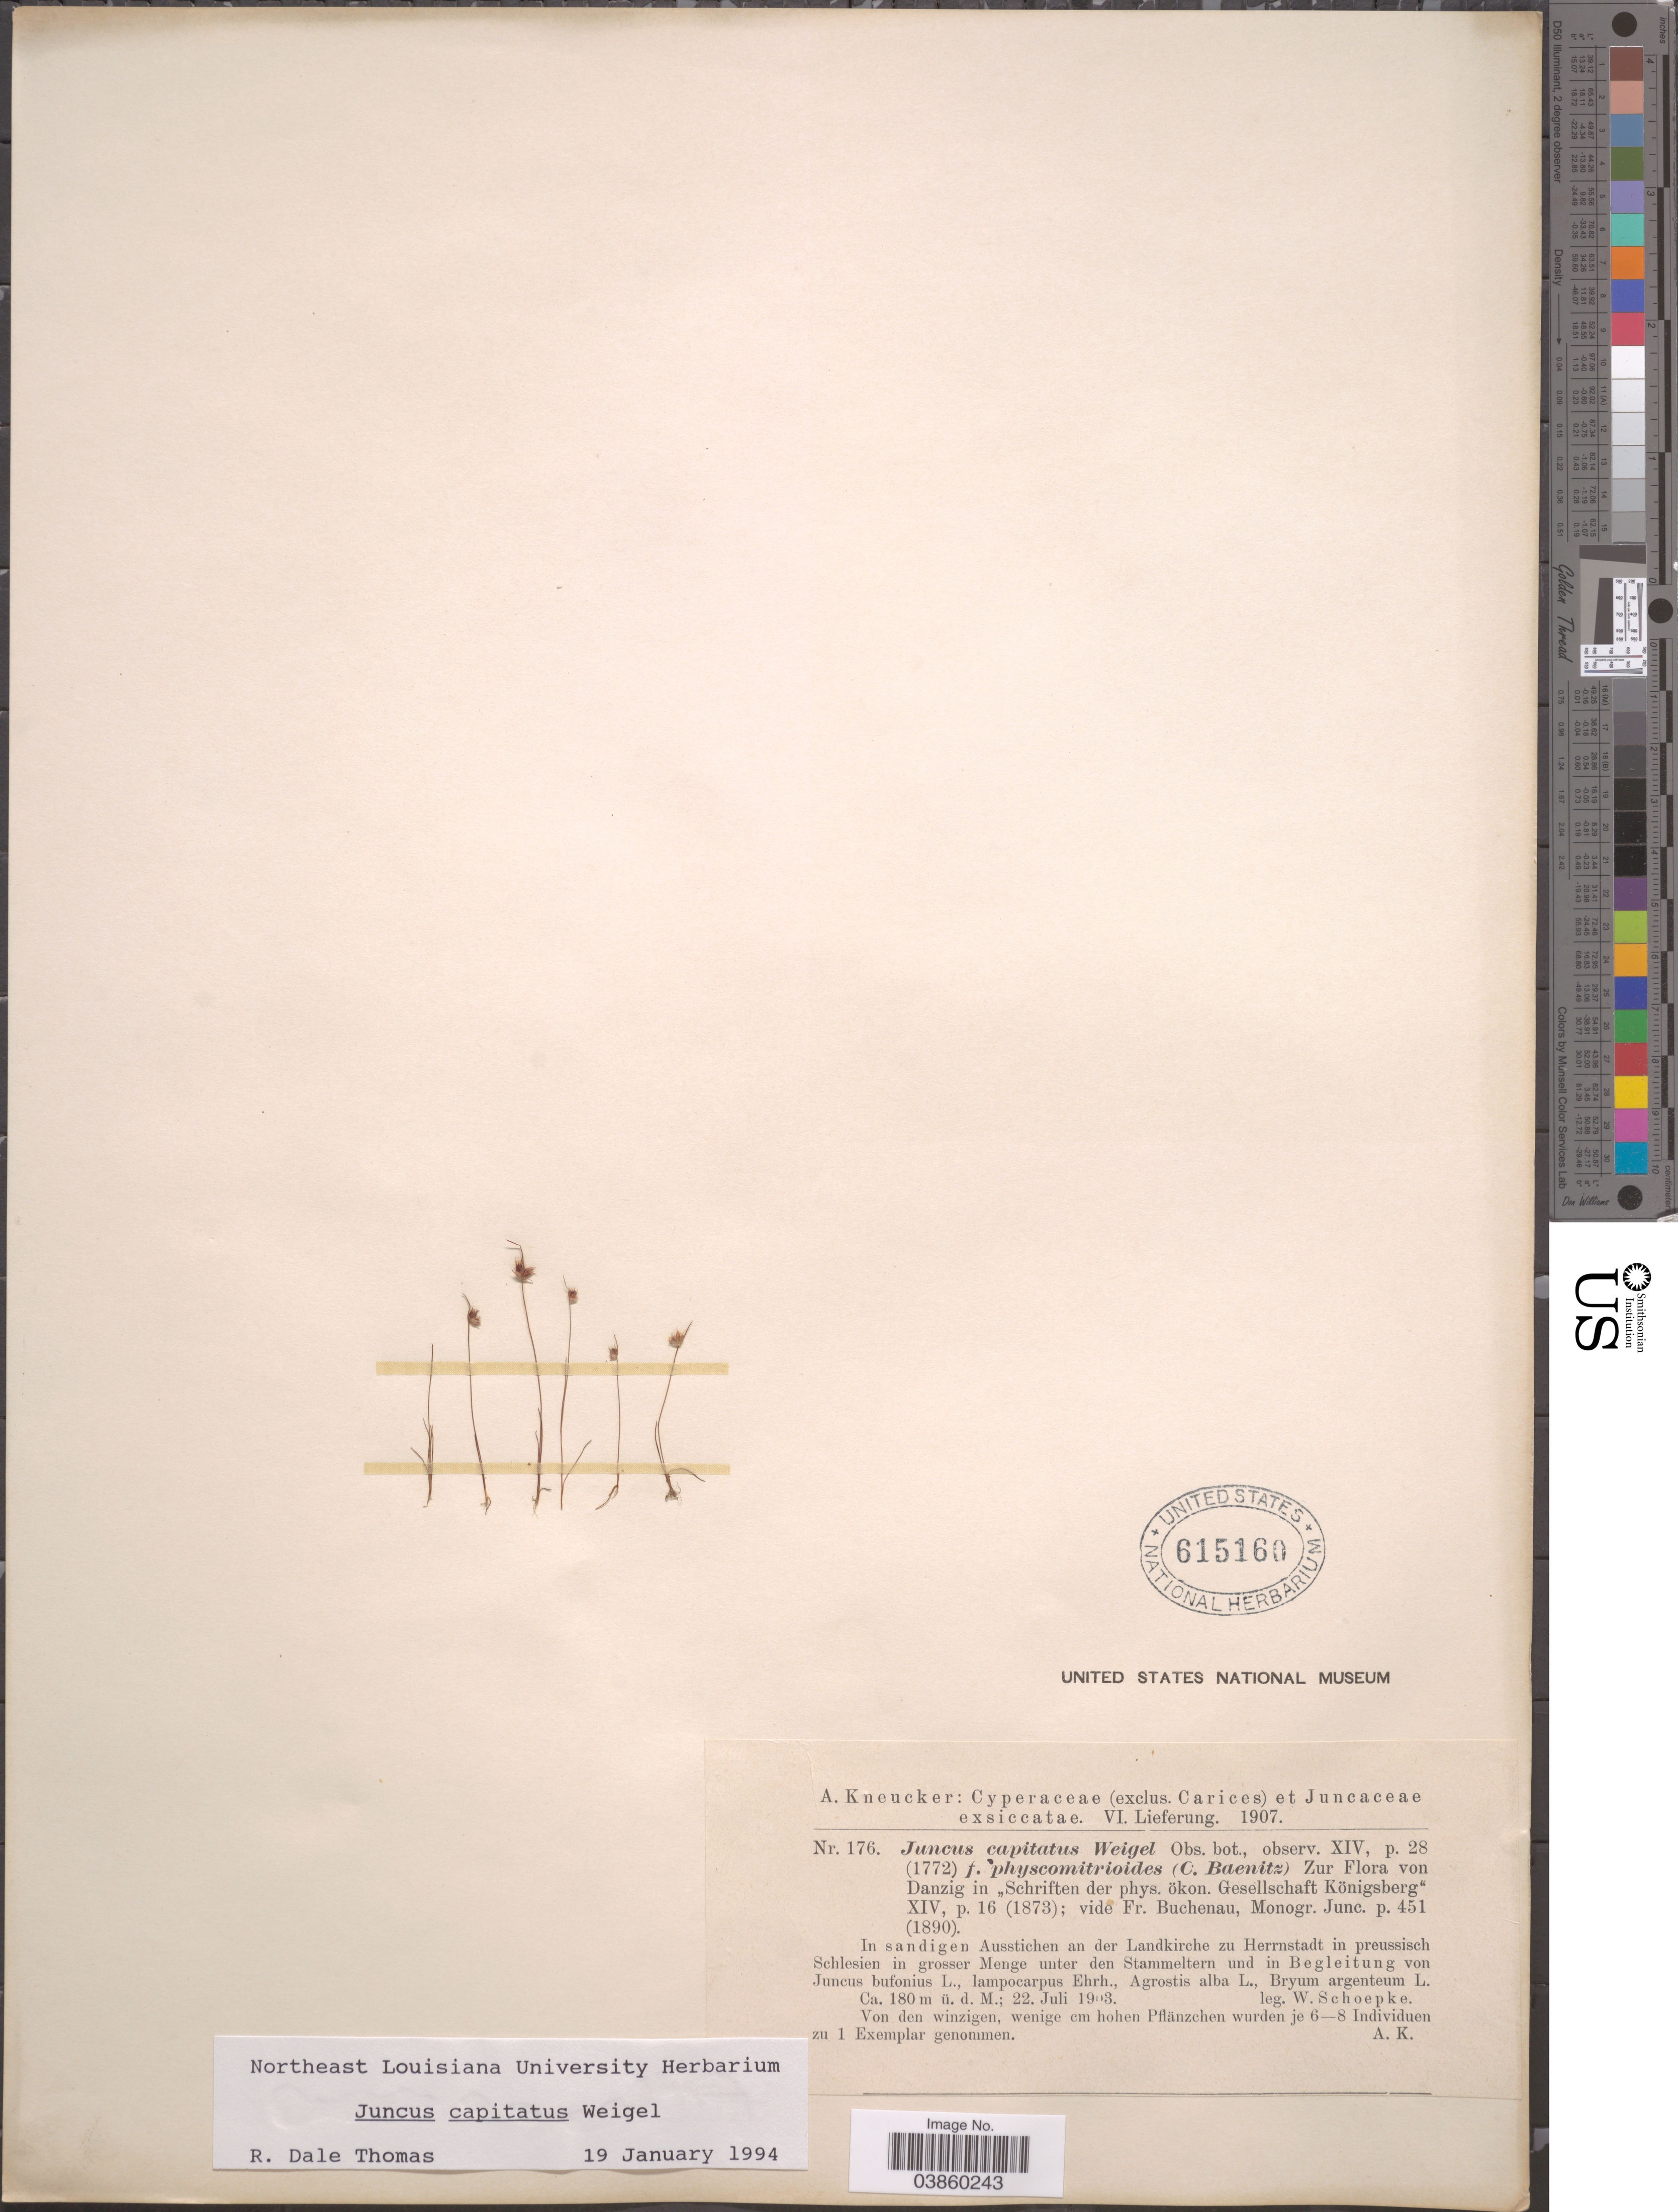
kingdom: Plantae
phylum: Tracheophyta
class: Liliopsida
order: Poales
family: Juncaceae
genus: Juncus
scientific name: Juncus capitatus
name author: Weigel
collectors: W. Schoepke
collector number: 176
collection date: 1903-07-22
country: Germany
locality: In sandigen Ausstichen an der Landkirche zu Herrnstadt in preussisch Schlesien in grosser Menge unter den Stammeltern und in Begleitung von Juncus.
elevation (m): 180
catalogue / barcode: US 615160